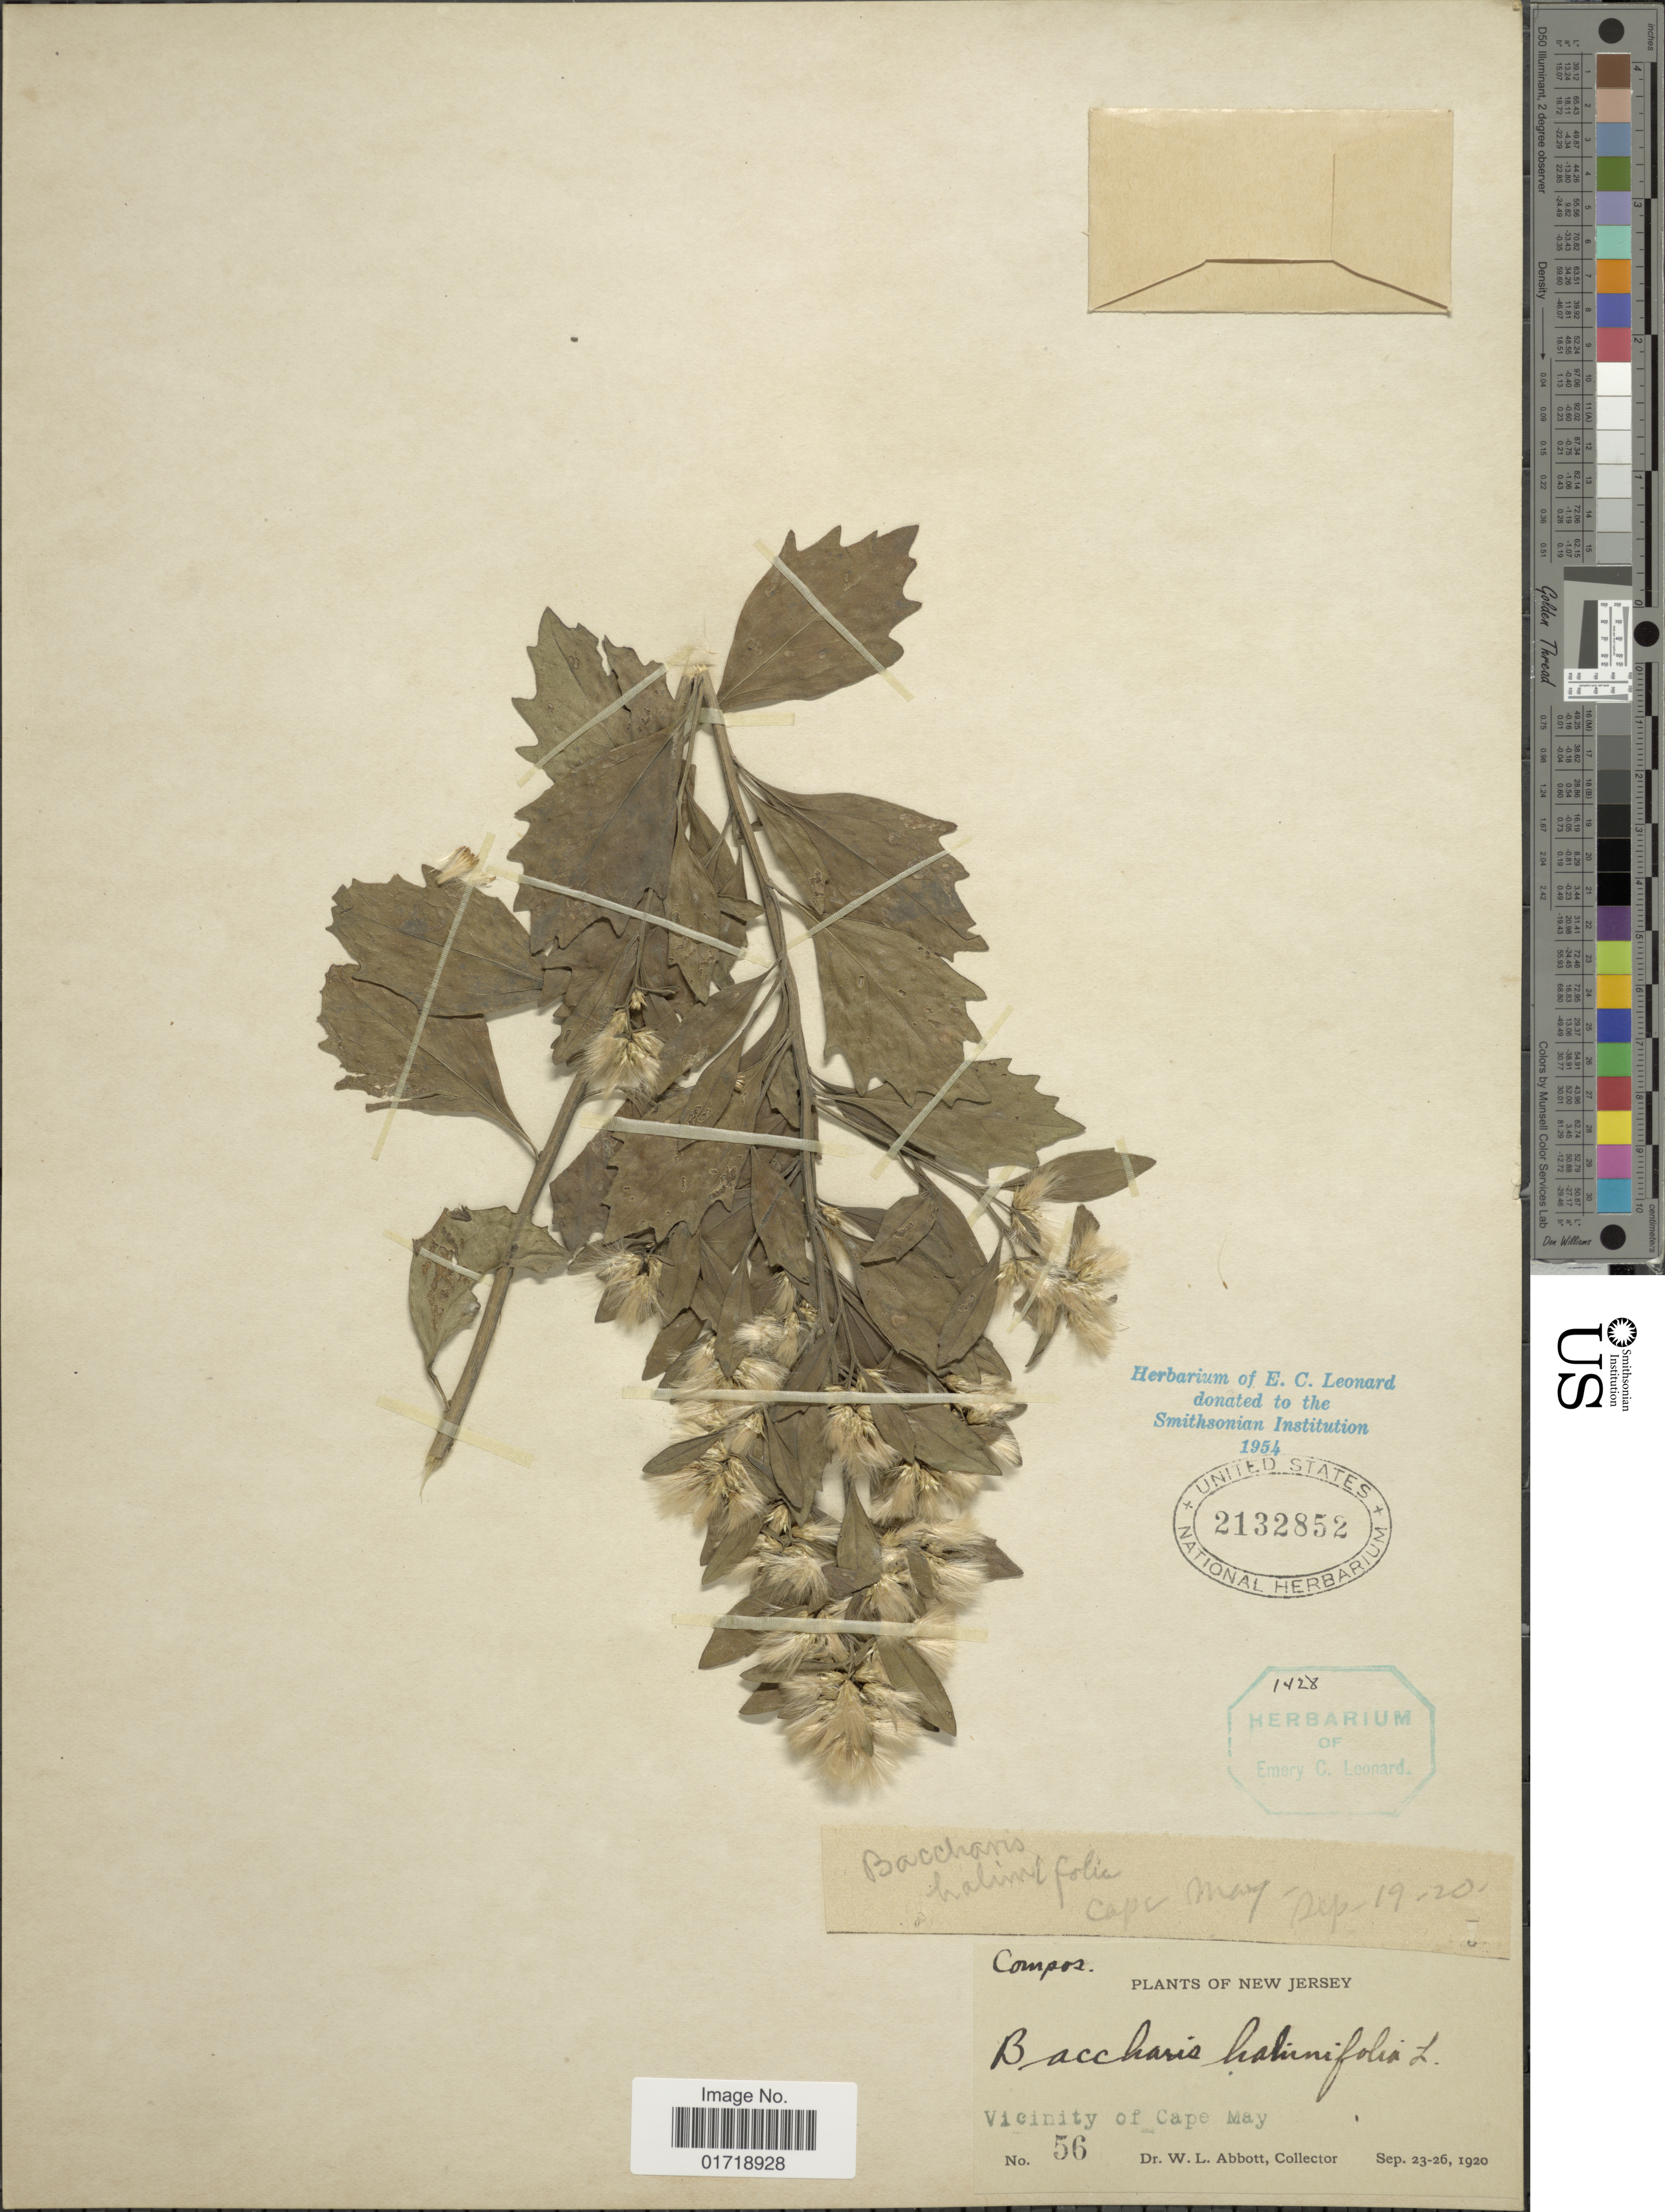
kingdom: Plantae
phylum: Tracheophyta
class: Magnoliopsida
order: Asterales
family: Asteraceae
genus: Baccharis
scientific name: Baccharis halimifolia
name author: L.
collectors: W. L. Abbott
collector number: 56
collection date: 1920-09-23/1920-09-26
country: United States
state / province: New Jersey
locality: Vicinity of Cape May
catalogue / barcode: US 2132852